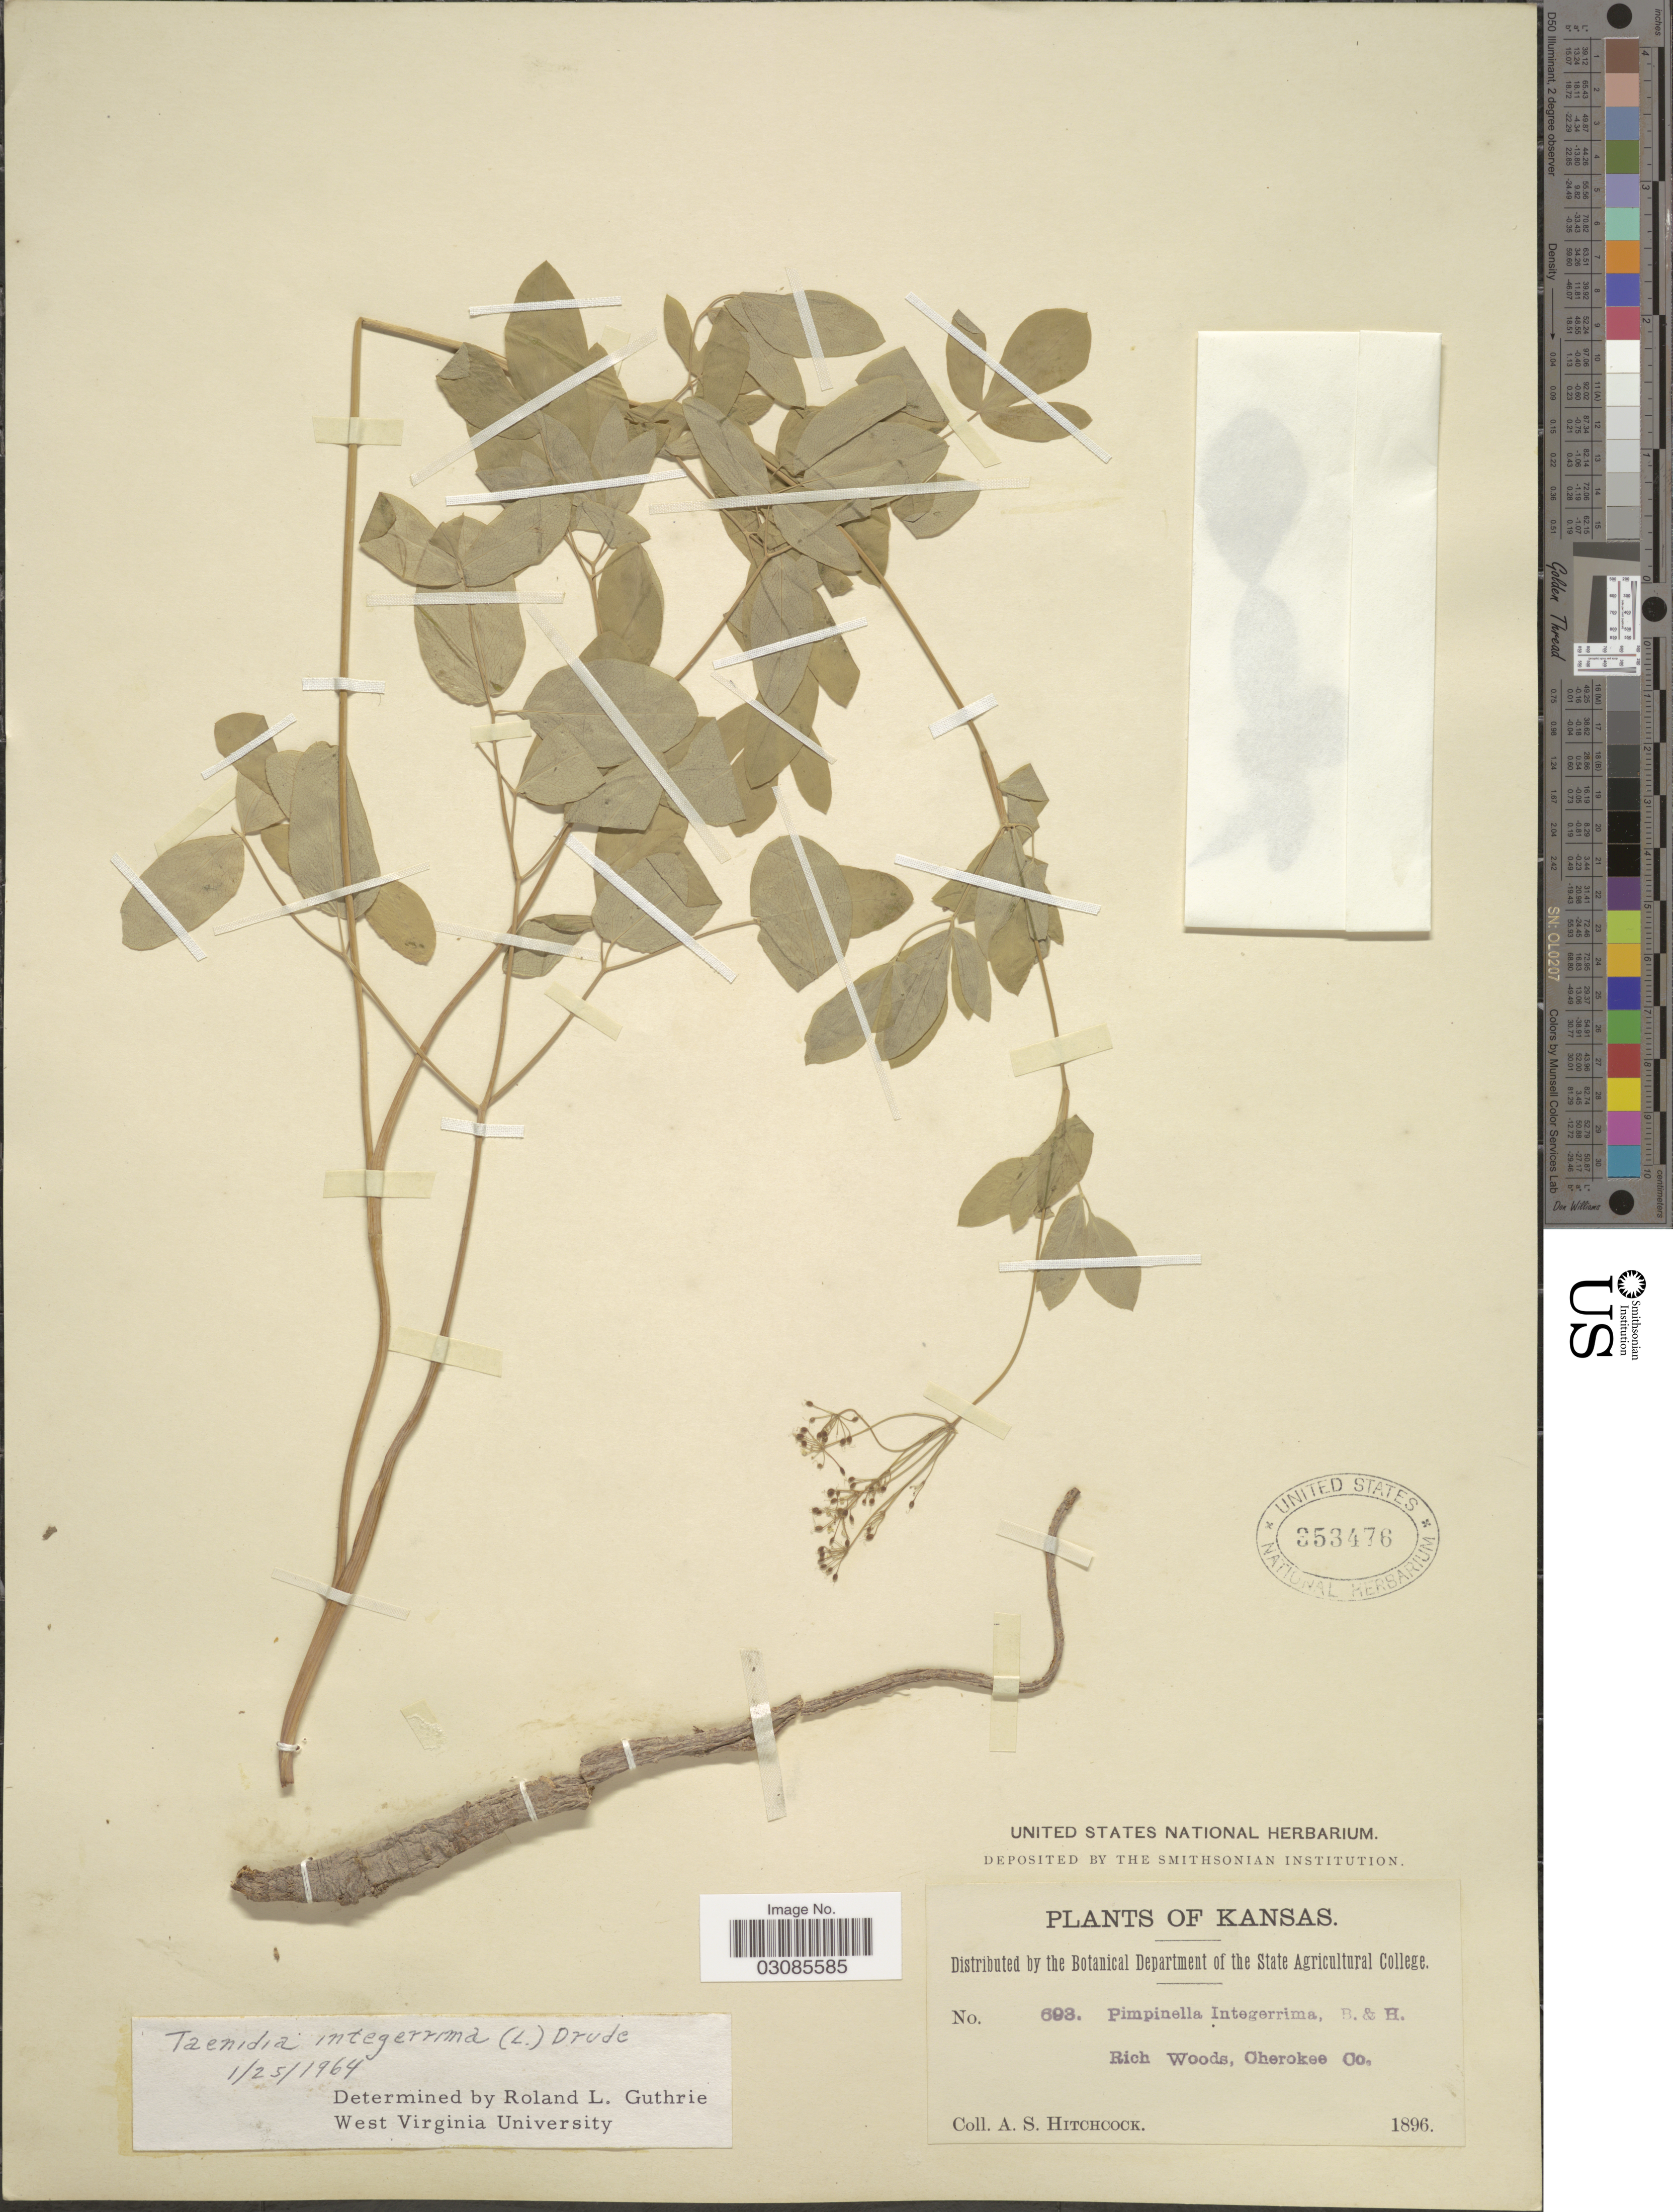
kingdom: Plantae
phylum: Tracheophyta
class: Magnoliopsida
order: Apiales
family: Apiaceae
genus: Taenidia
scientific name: Taenidia integerrima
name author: (L.) Drude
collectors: A. S. Hitchcock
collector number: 603*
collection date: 1896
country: United States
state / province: Kansas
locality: Rich Woods, Cherokee Co.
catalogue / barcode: US 353476